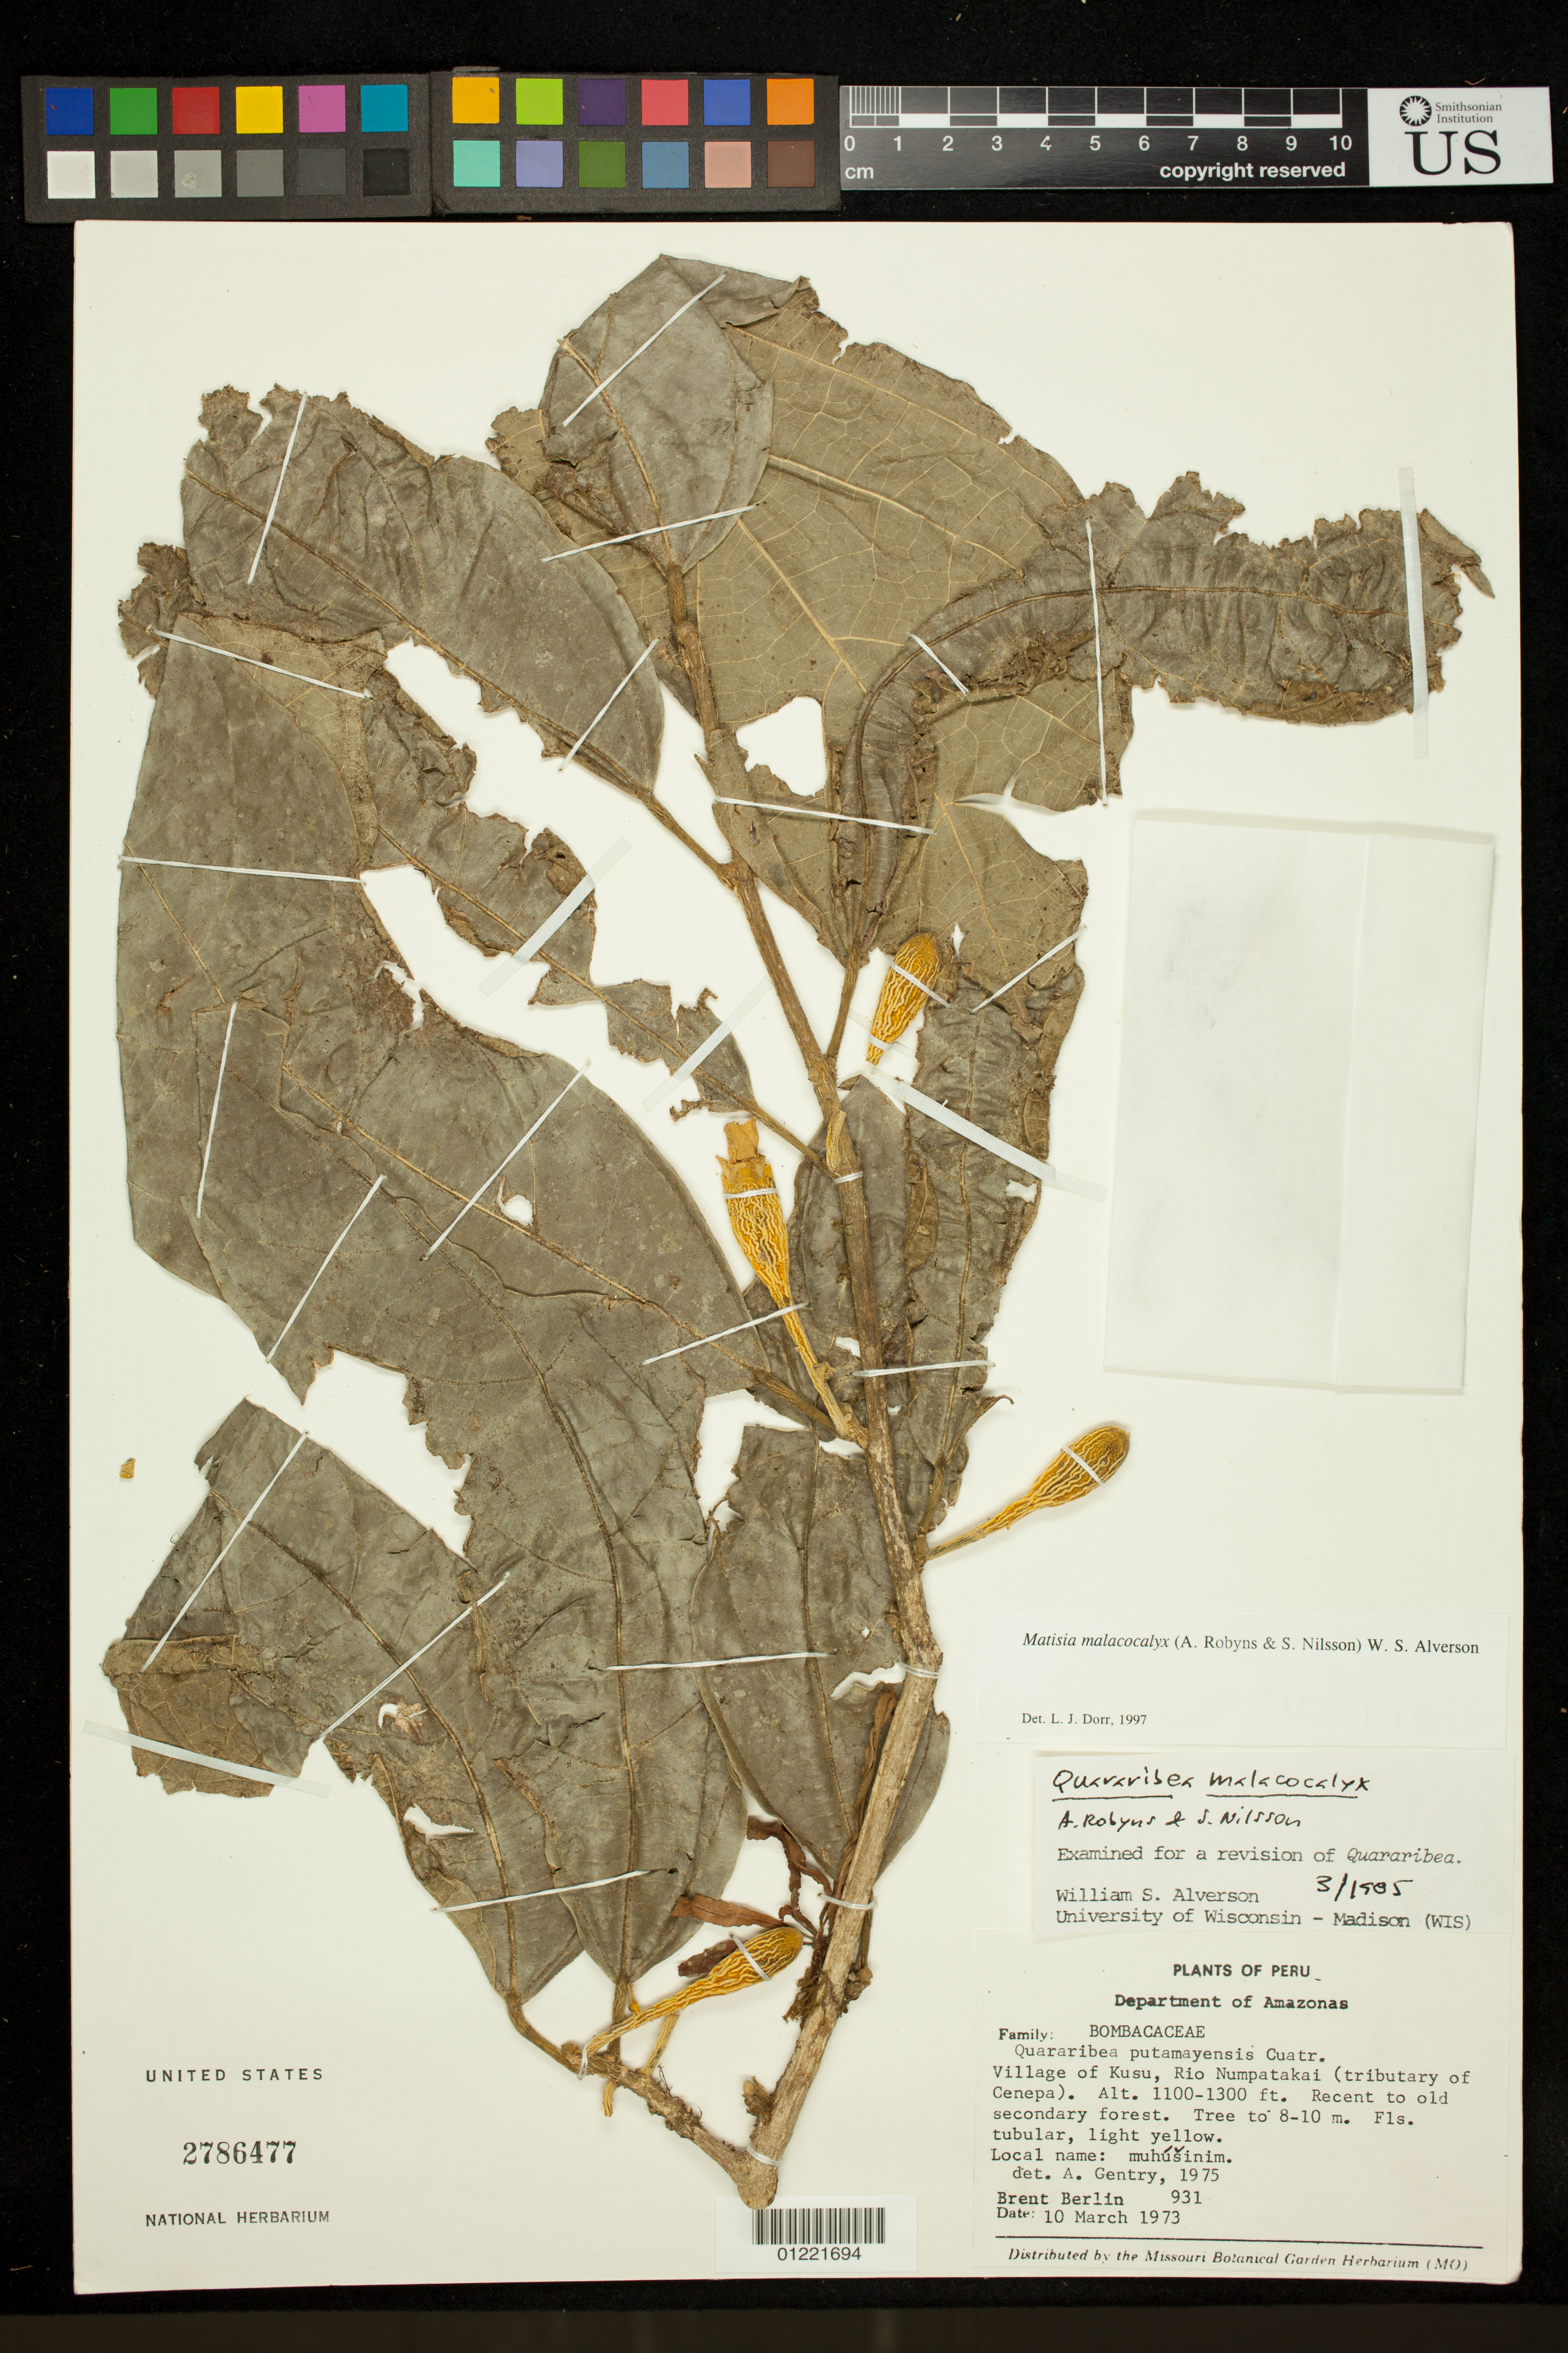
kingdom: Plantae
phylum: Tracheophyta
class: Magnoliopsida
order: Malvales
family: Malvaceae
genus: Matisia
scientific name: Matisia malacocalyx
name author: (A. Robyns & S. Nilsson) W.S. Alverson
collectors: B. Berlin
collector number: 931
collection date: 1973-03-10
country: Peru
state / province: Amazonas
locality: Village of Kusu, Rio Numpatakai (tributary of Cenepa)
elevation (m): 1100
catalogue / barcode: US 2786477